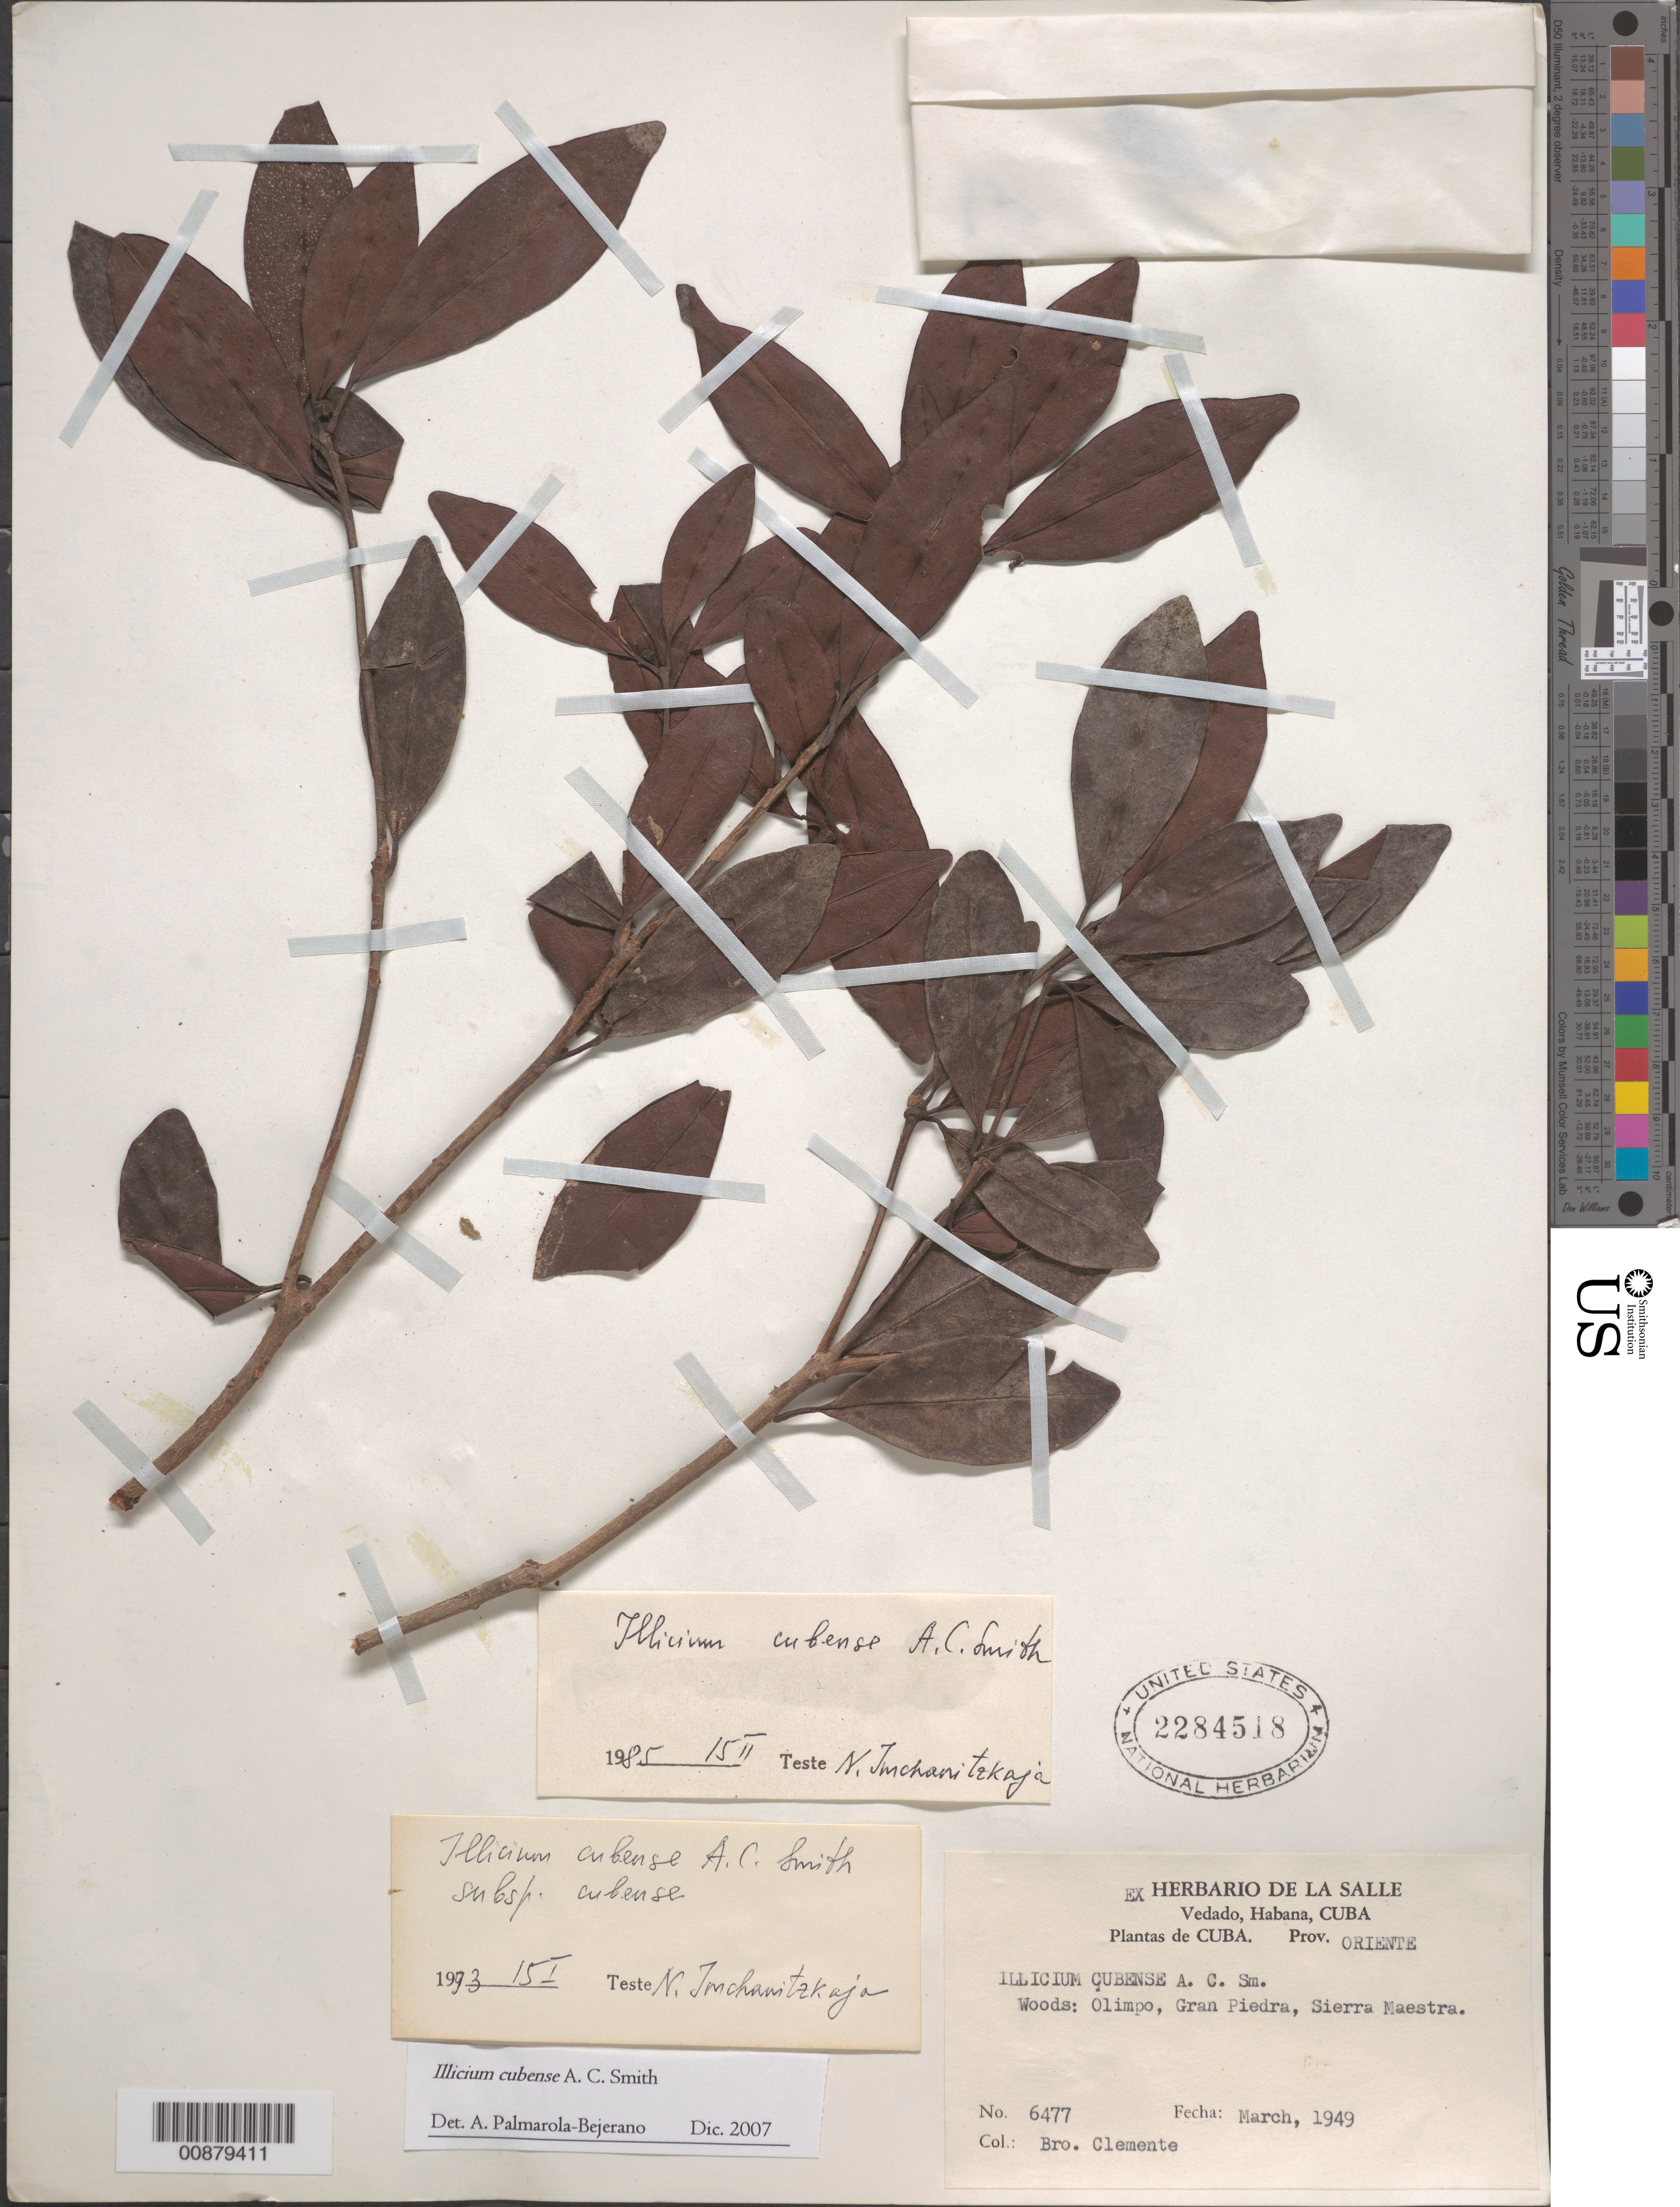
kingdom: Plantae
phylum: Tracheophyta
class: Magnoliopsida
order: Austrobaileyales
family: Schisandraceae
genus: Illicium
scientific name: Illicium cubense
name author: A.C. Sm.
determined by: Palmarola-Bejerano, A.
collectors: Bro. Clemente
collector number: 6477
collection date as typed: Mar 1949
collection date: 1949-03-11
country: Cuba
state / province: Oriente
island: Cuba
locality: Sierra Maestra, Olimpo, Gran Piedra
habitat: Woods.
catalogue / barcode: US 2284518